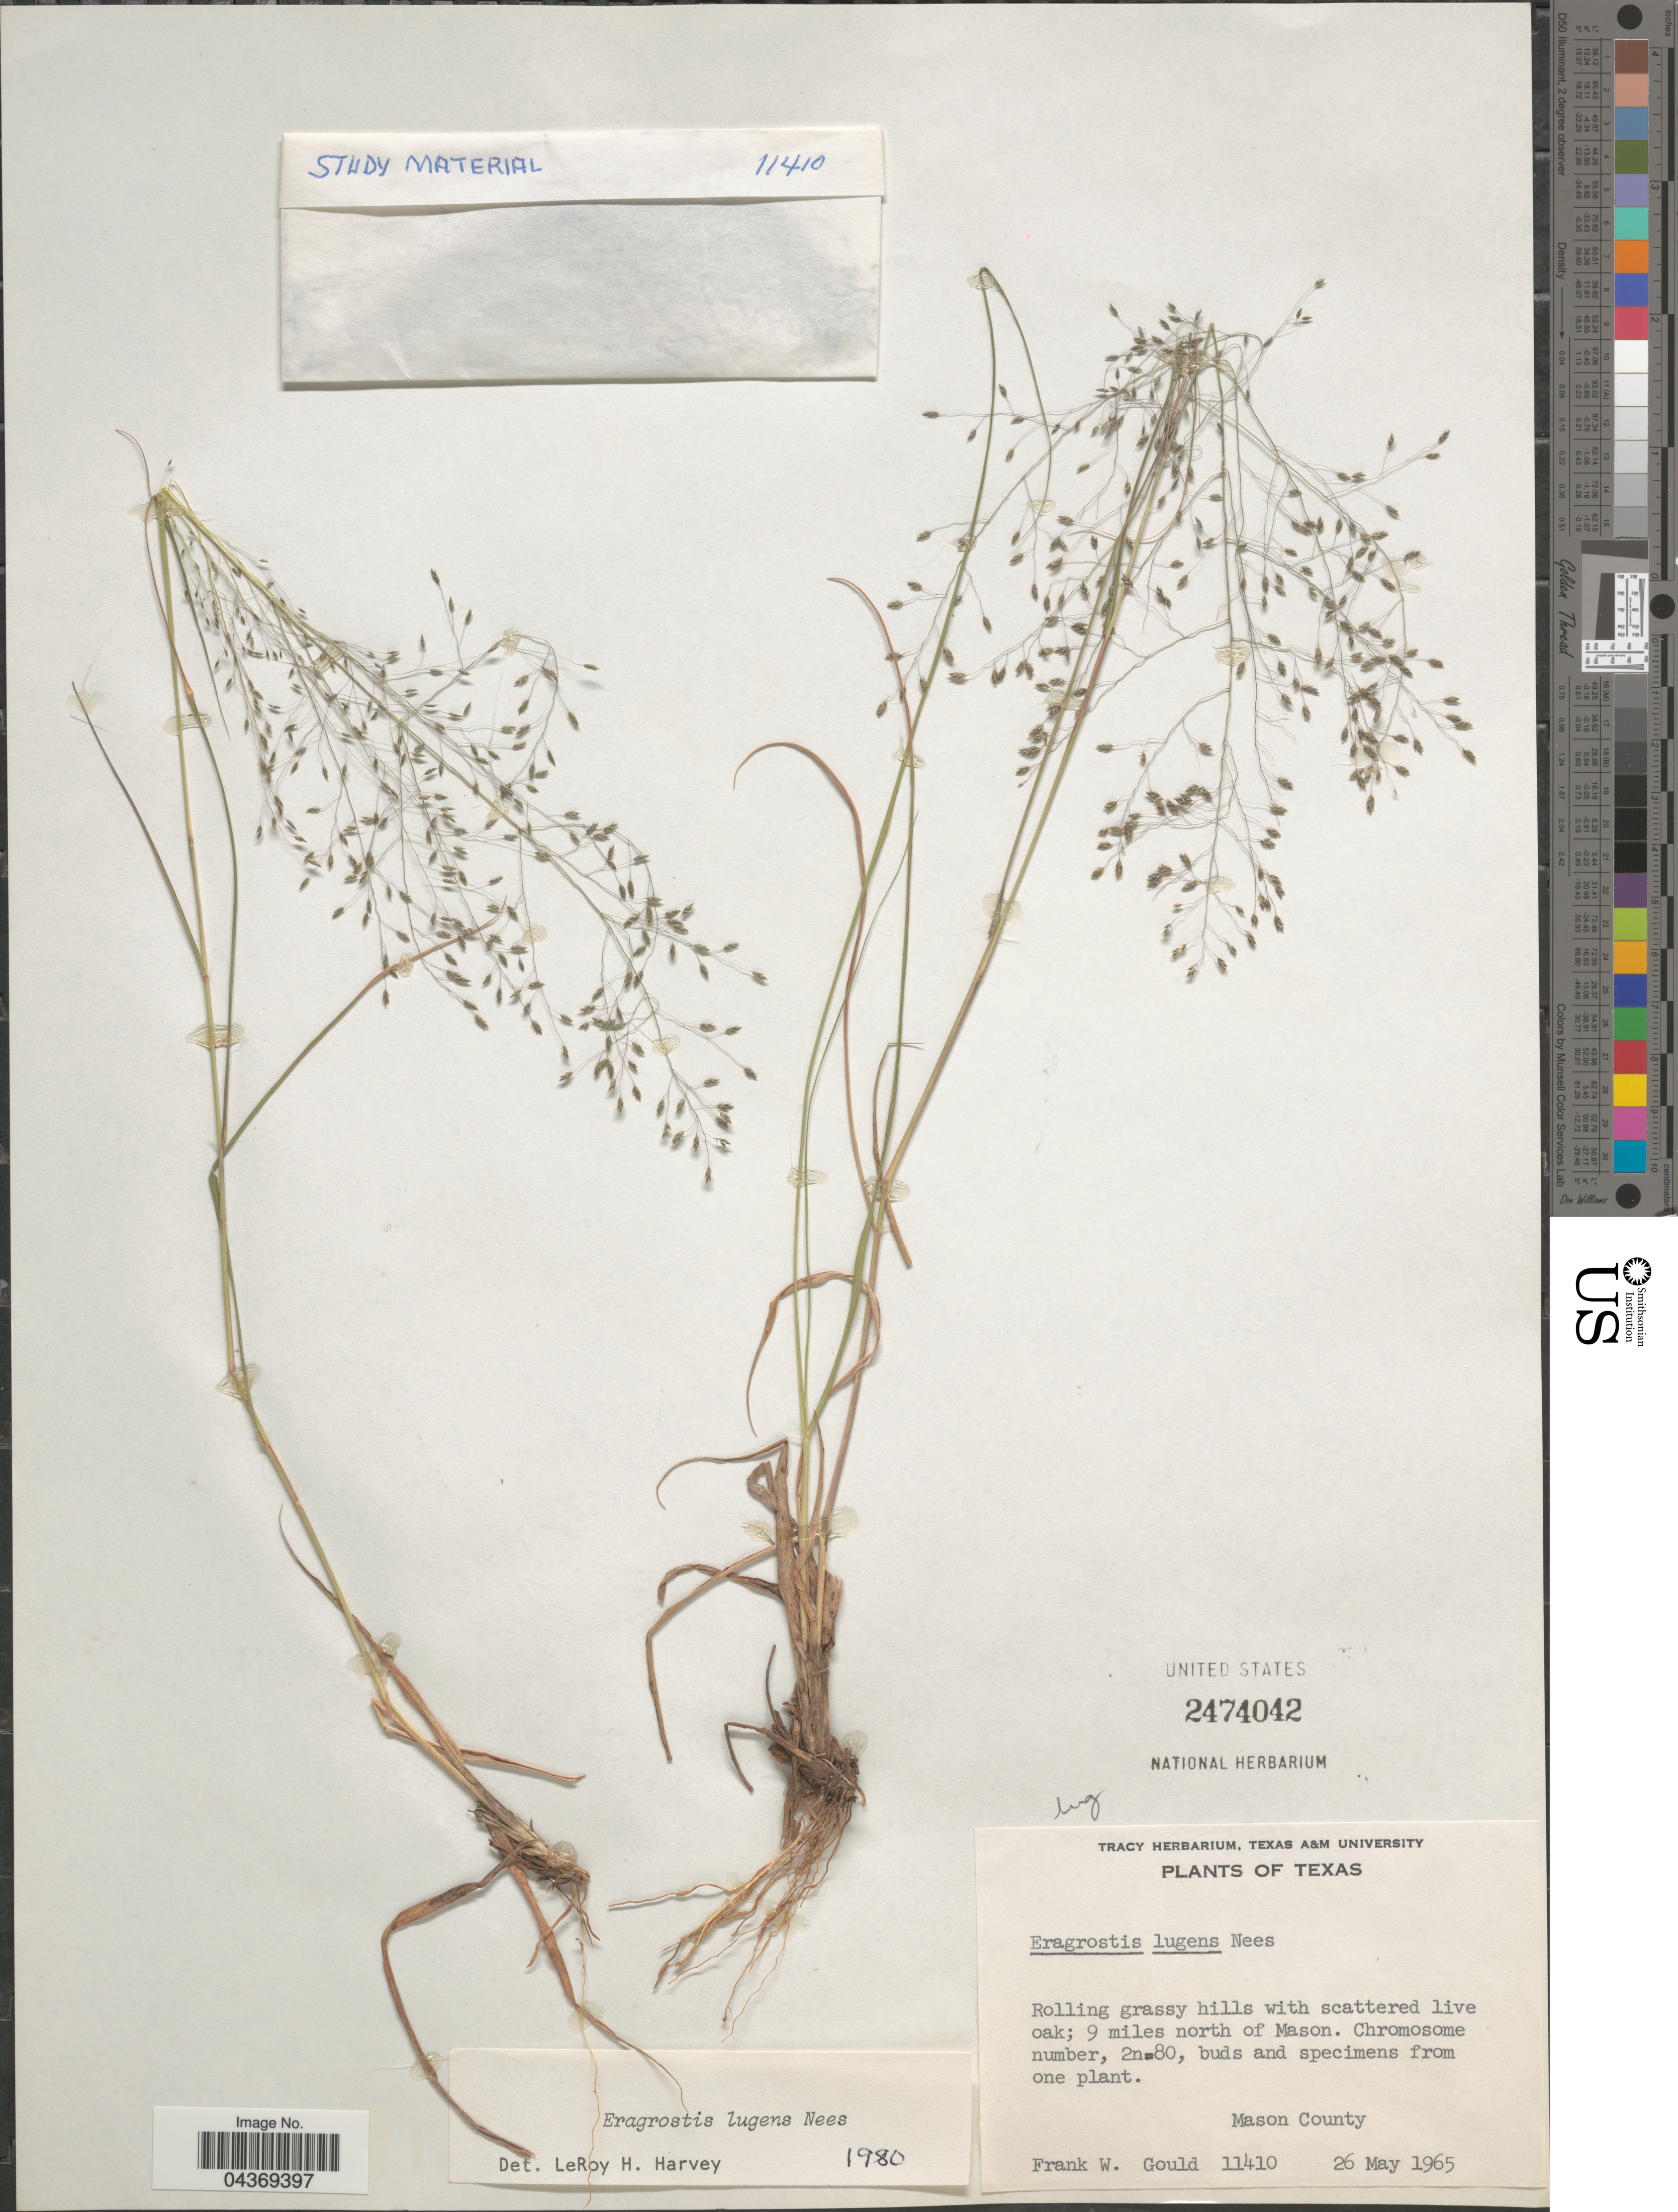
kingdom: Plantae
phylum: Tracheophyta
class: Liliopsida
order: Poales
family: Poaceae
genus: Eragrostis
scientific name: Eragrostis lugens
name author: Nees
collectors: F. W. Gould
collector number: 11410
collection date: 1965-05-26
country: United States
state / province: Texas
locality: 9 miles north of Mason. Mason County.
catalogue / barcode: US 2474042